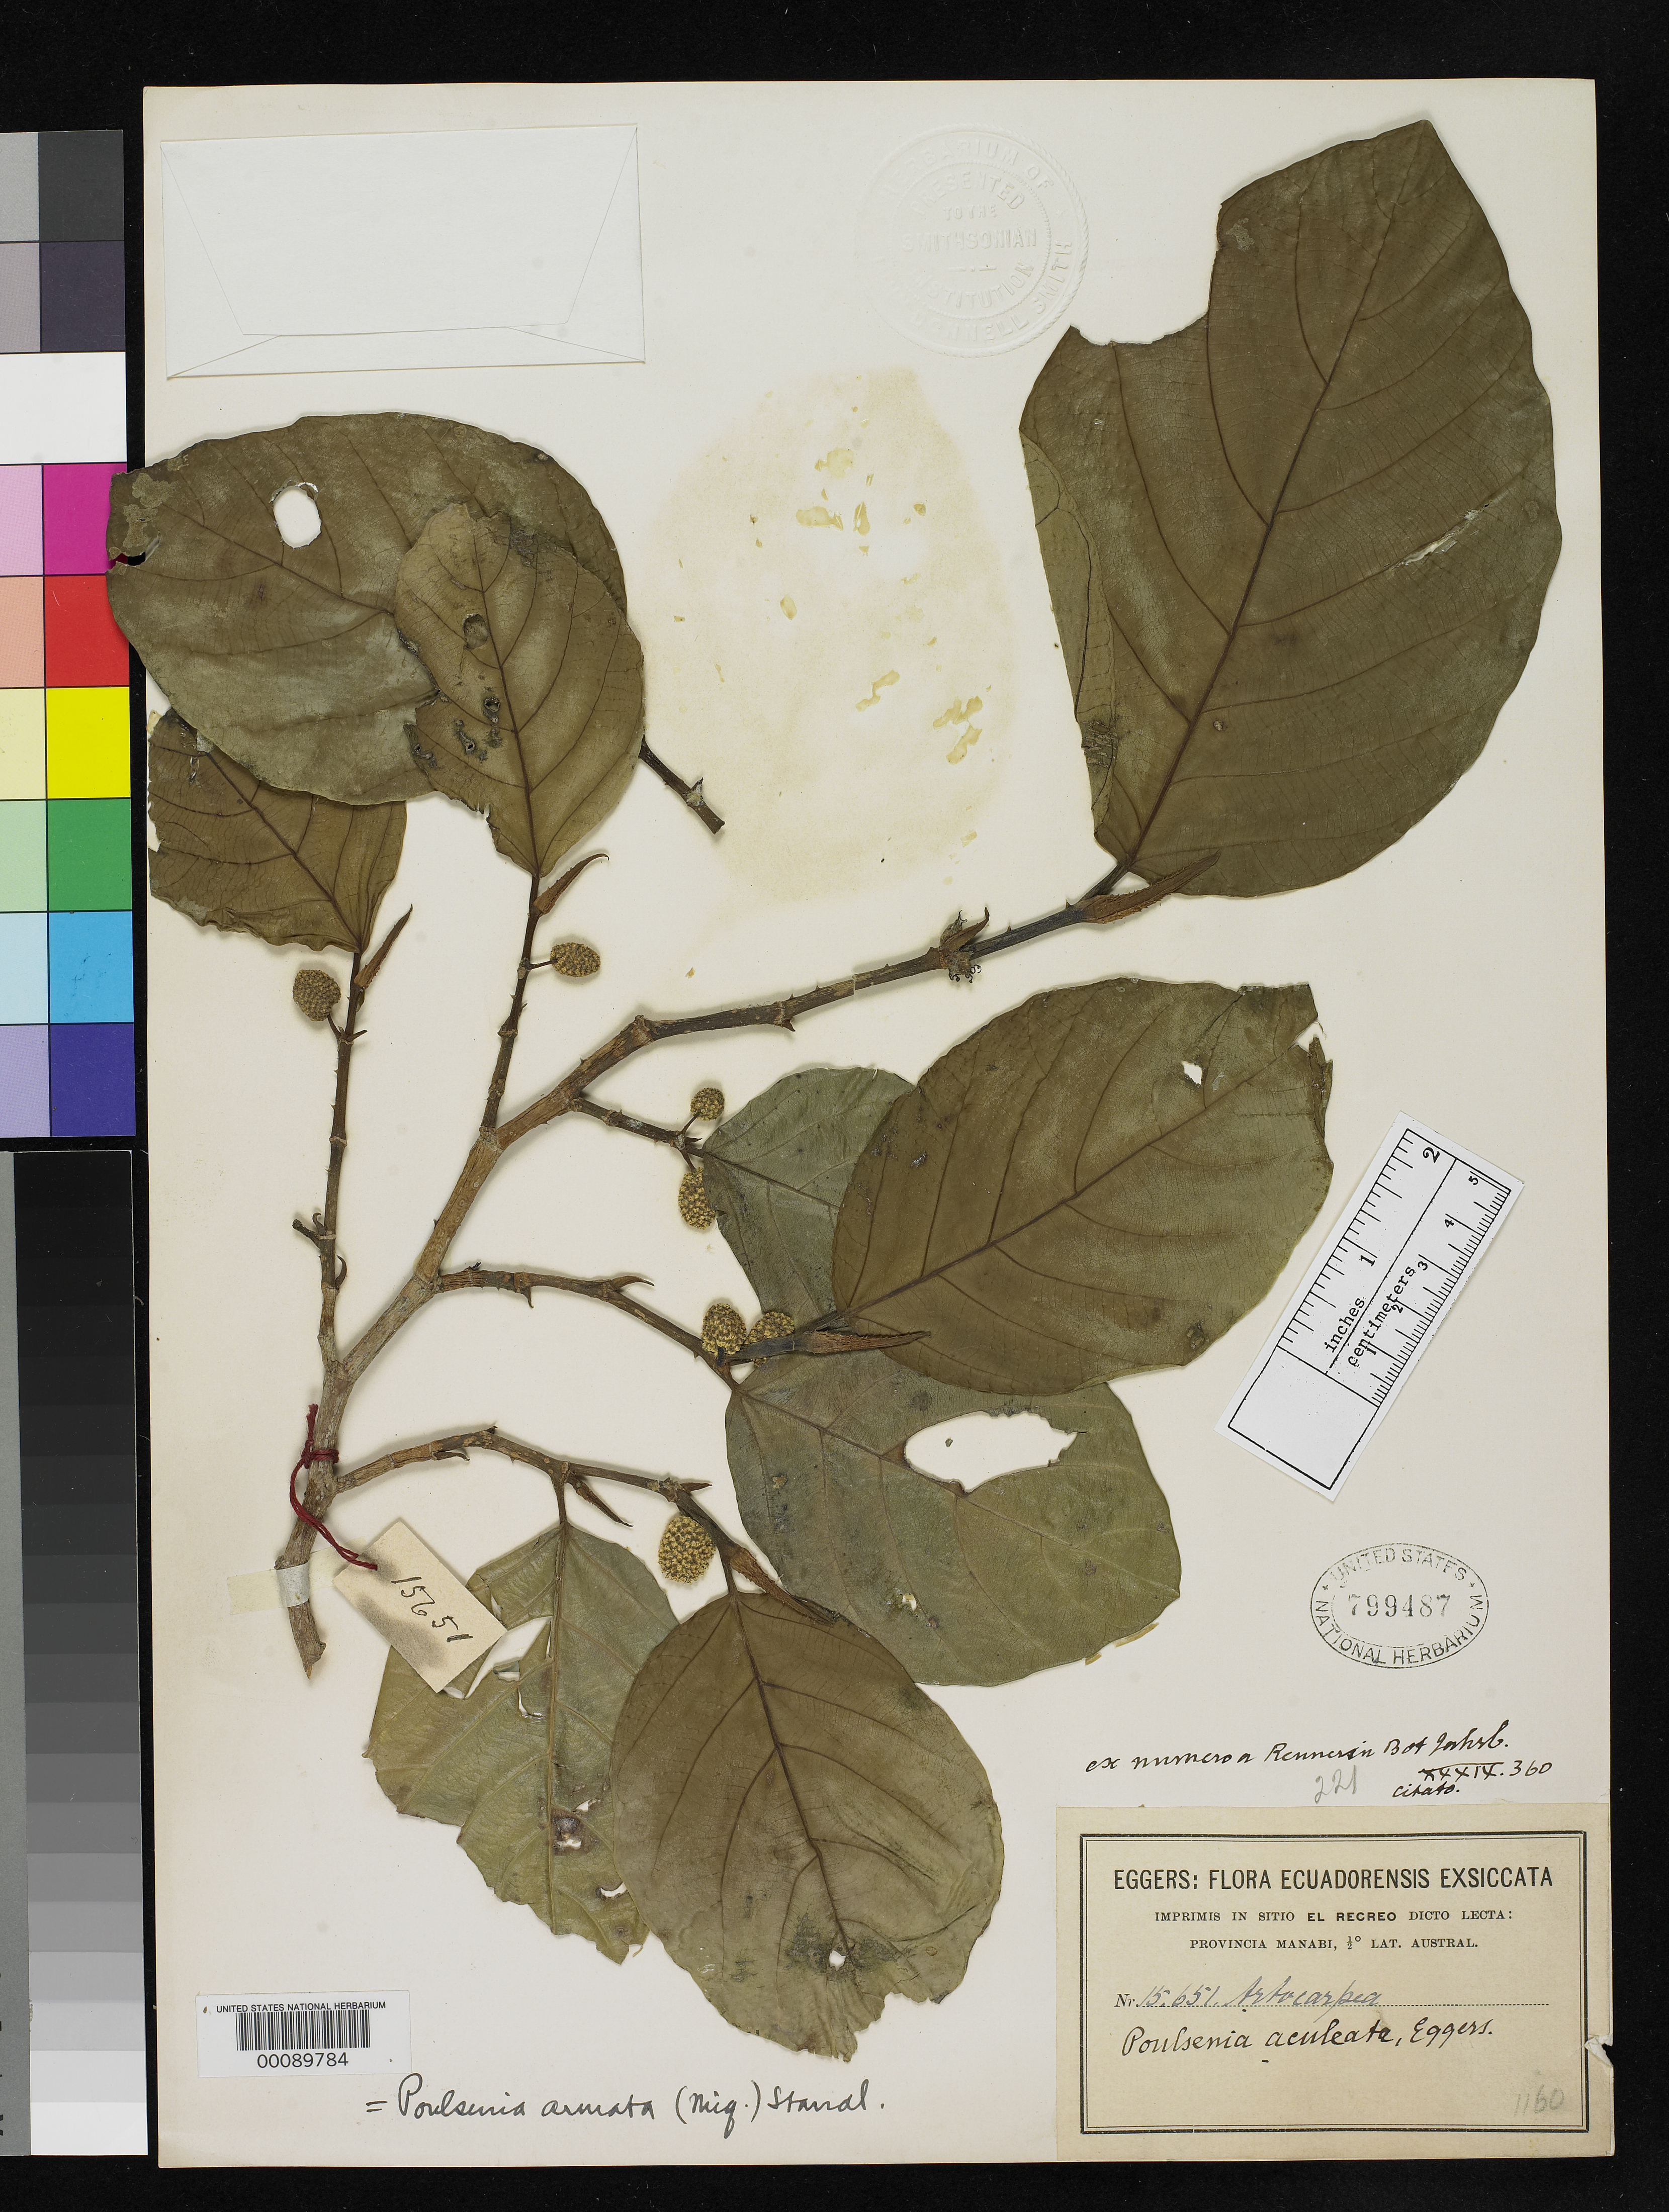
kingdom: Plantae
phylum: Tracheophyta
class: Magnoliopsida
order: Rosales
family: Moraceae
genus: Poulsenia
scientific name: Poulsenia aculeata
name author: Eggers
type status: Isotype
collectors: H. F. A. von Eggers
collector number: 15651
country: Ecuador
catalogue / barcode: US 799487